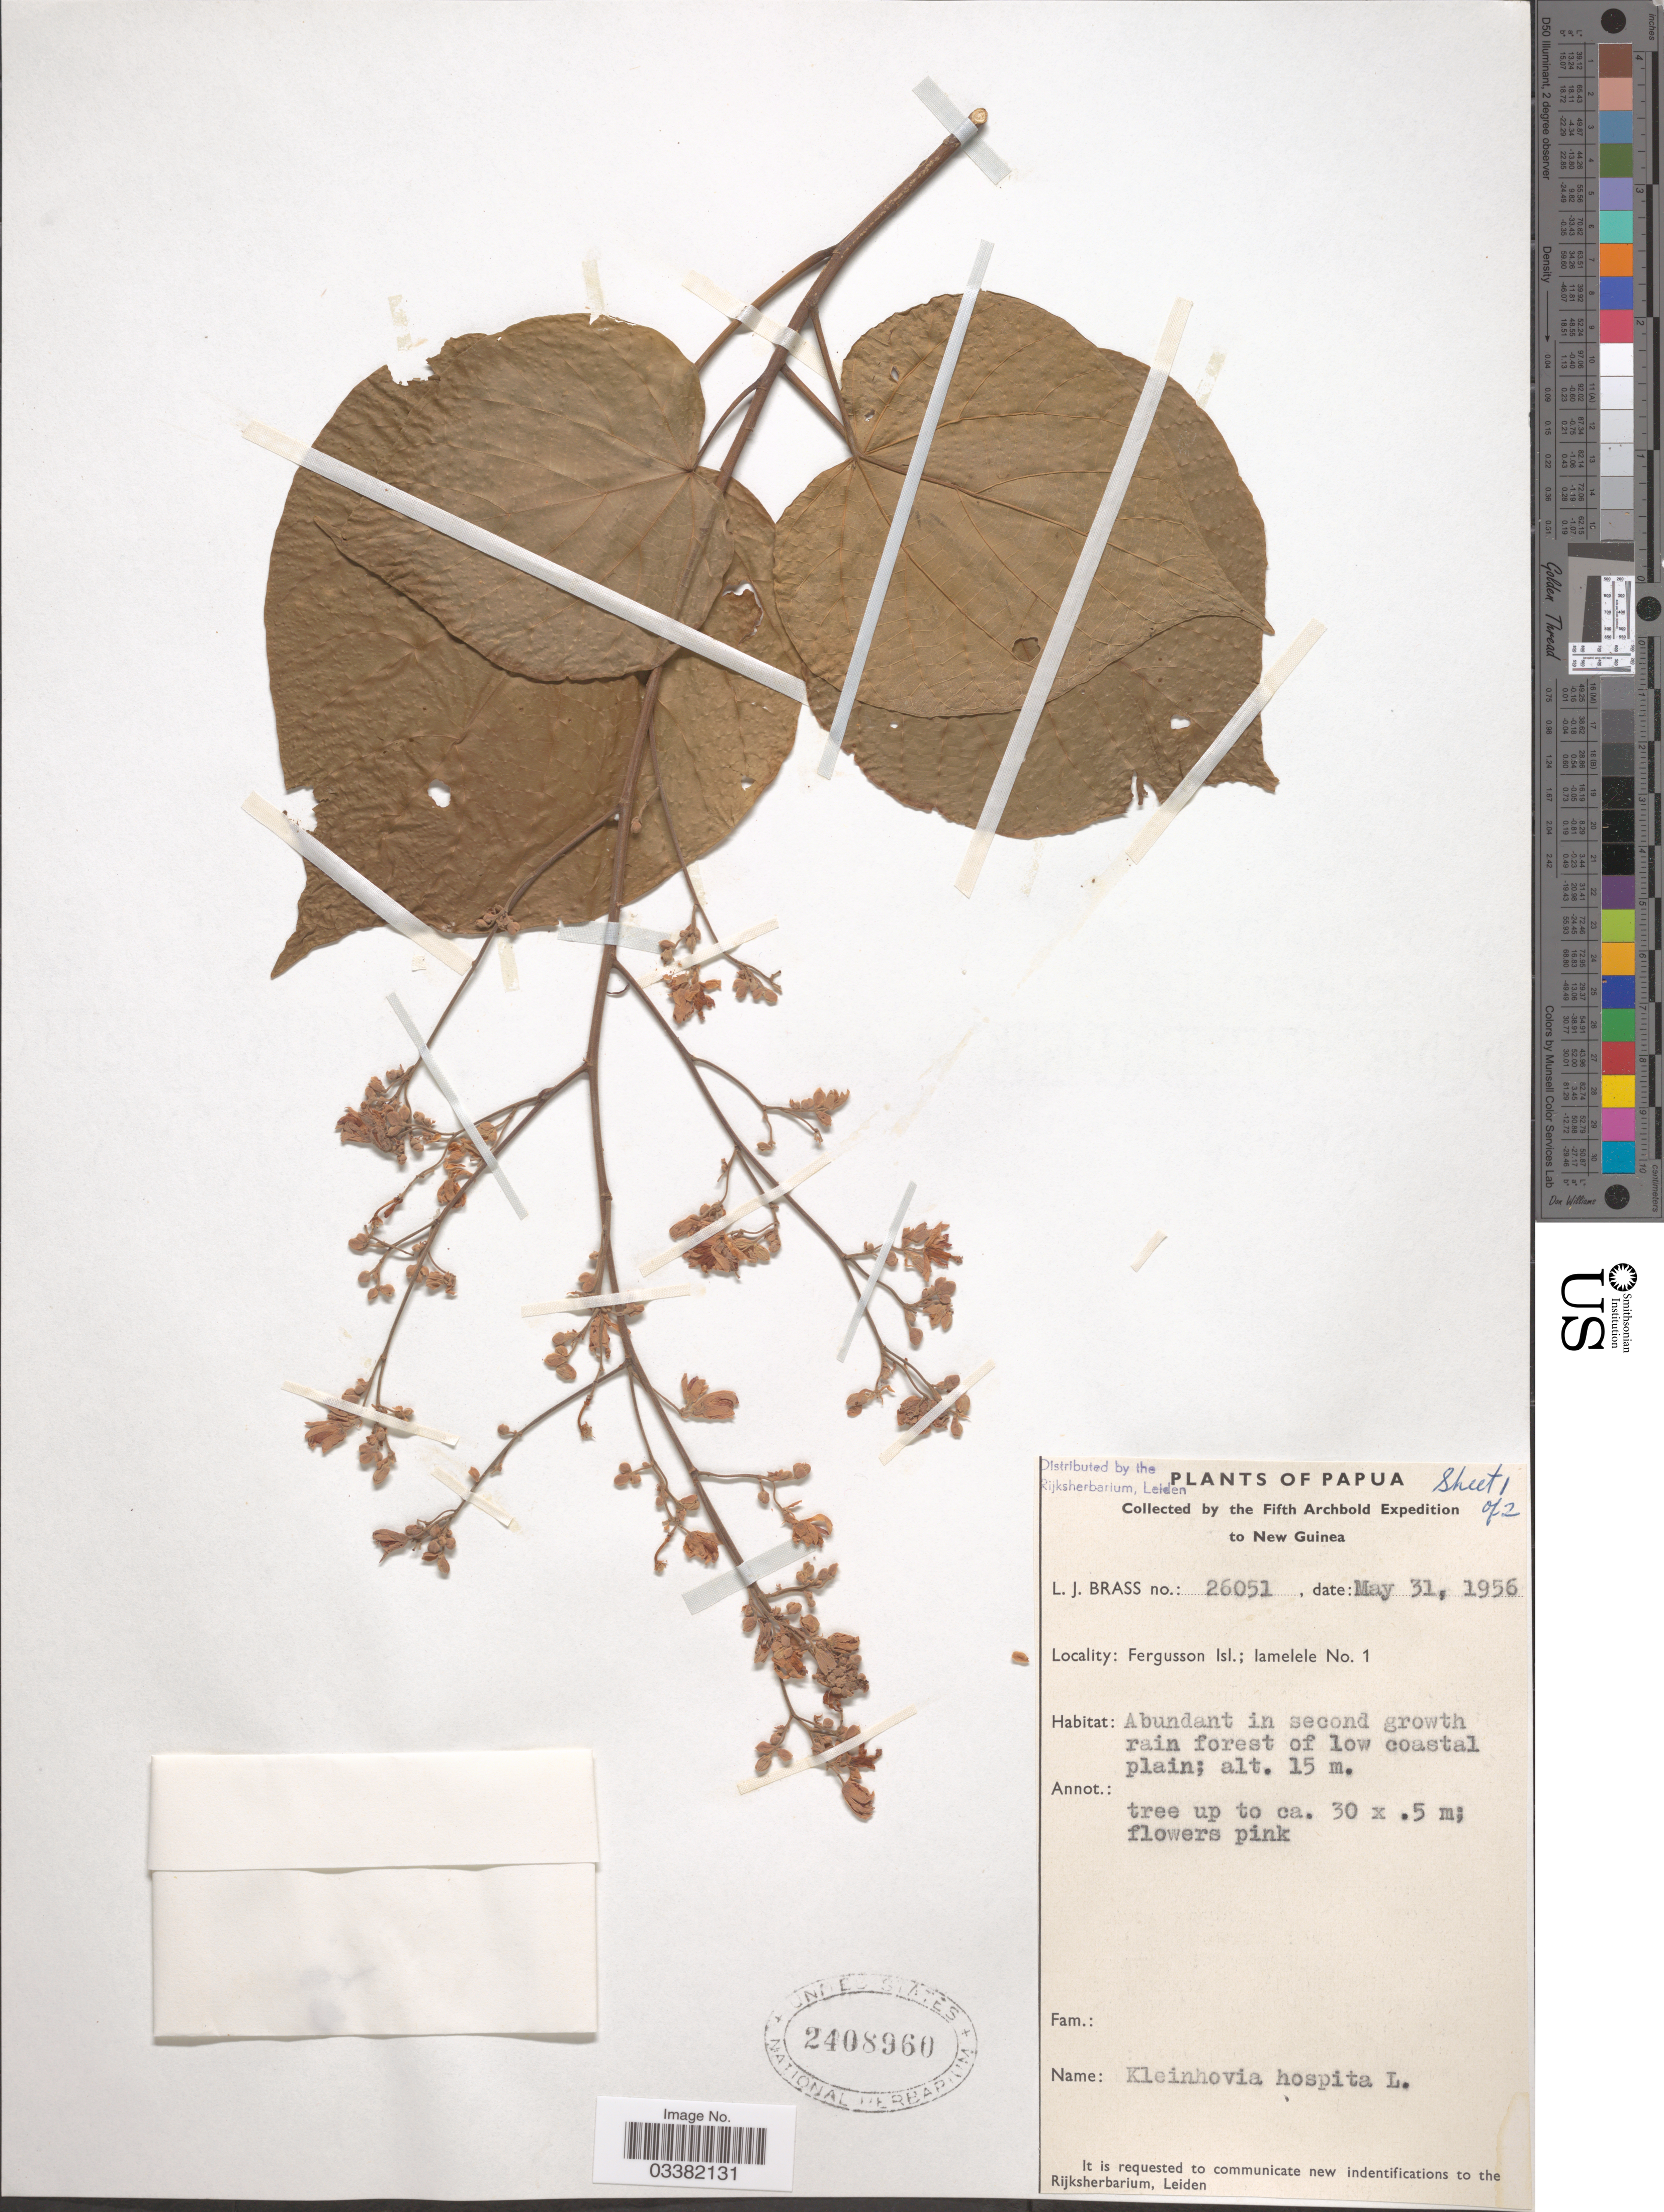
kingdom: Plantae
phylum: Tracheophyta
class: Magnoliopsida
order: Malvales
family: Malvaceae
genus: Kleinhovia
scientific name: Kleinhovia hospita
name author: L.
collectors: L. J. Brass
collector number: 26051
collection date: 1956-05-31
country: Papua New Guinea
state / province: Milne Bay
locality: Papua. New Guinea. Fergusson Isl.; lamelele No. 1.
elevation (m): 15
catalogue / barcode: US 2408960